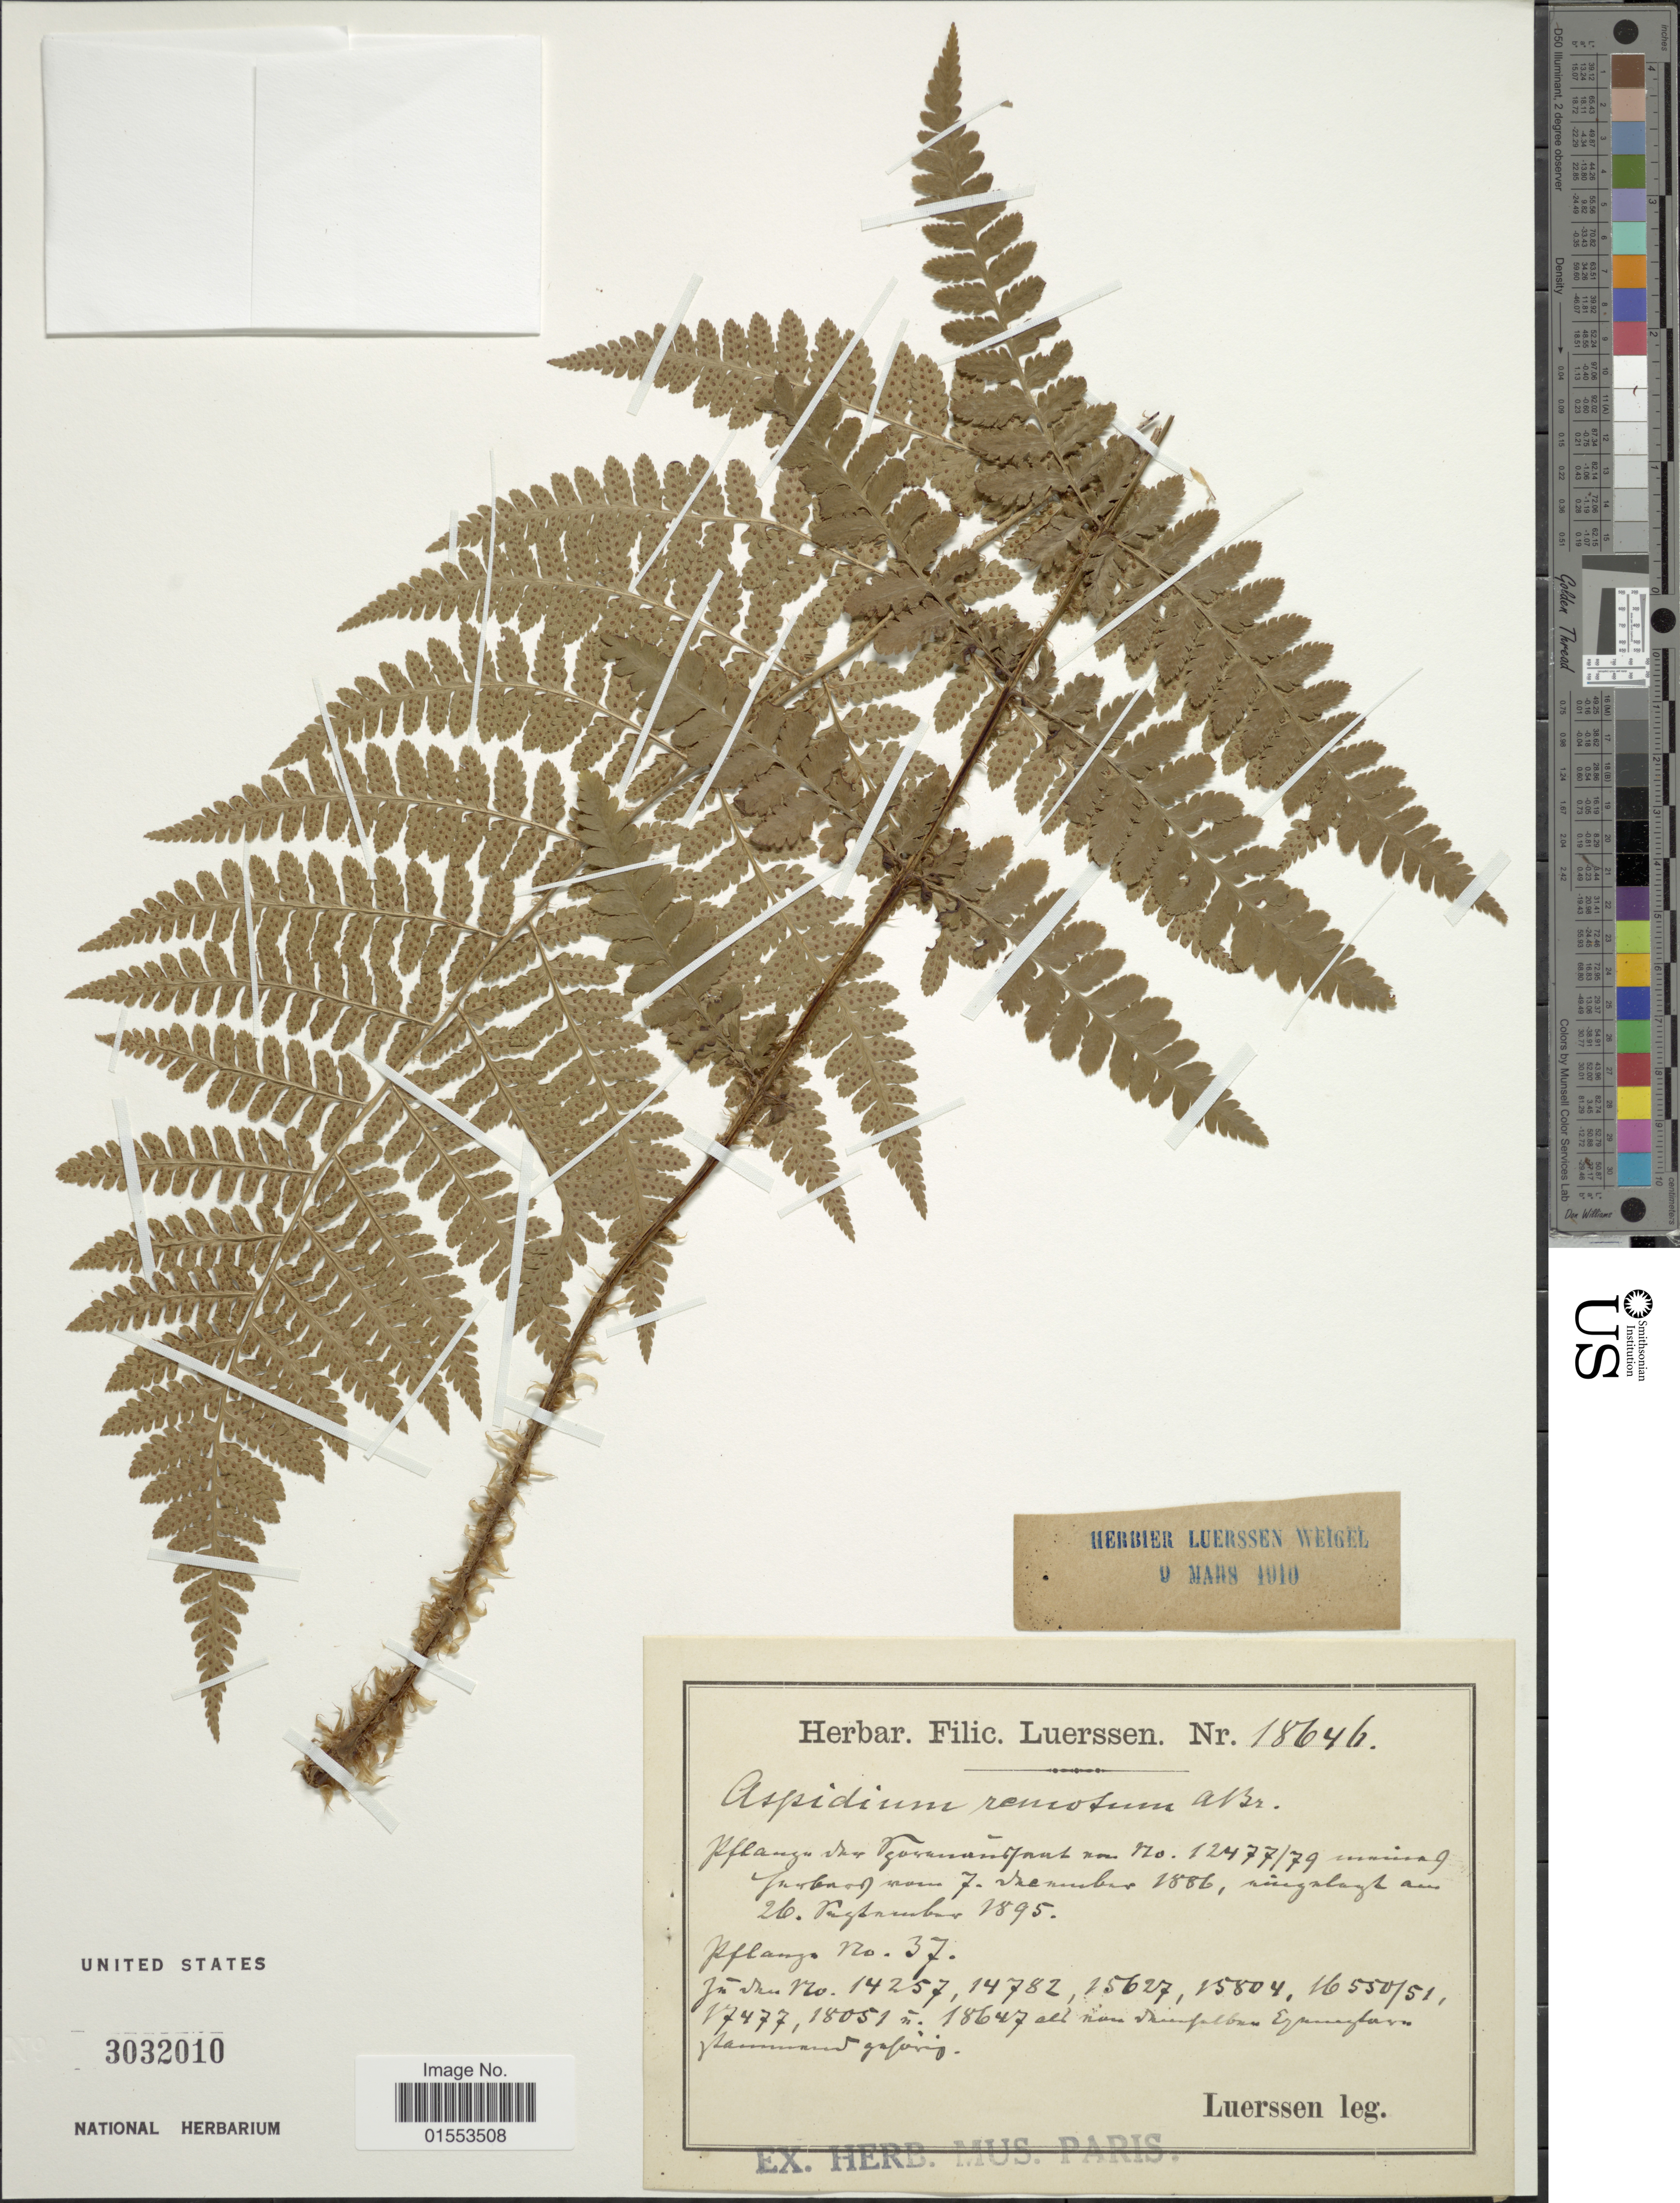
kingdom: Plantae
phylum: Tracheophyta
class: Polypodiopsida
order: Polypodiales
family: Dryopteridaceae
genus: Dryopteris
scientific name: Dryopteris remota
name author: (A. Braun) Hayek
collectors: C. Luerssen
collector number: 16553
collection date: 1886-12-07/1895-11-26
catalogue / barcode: US 3032010